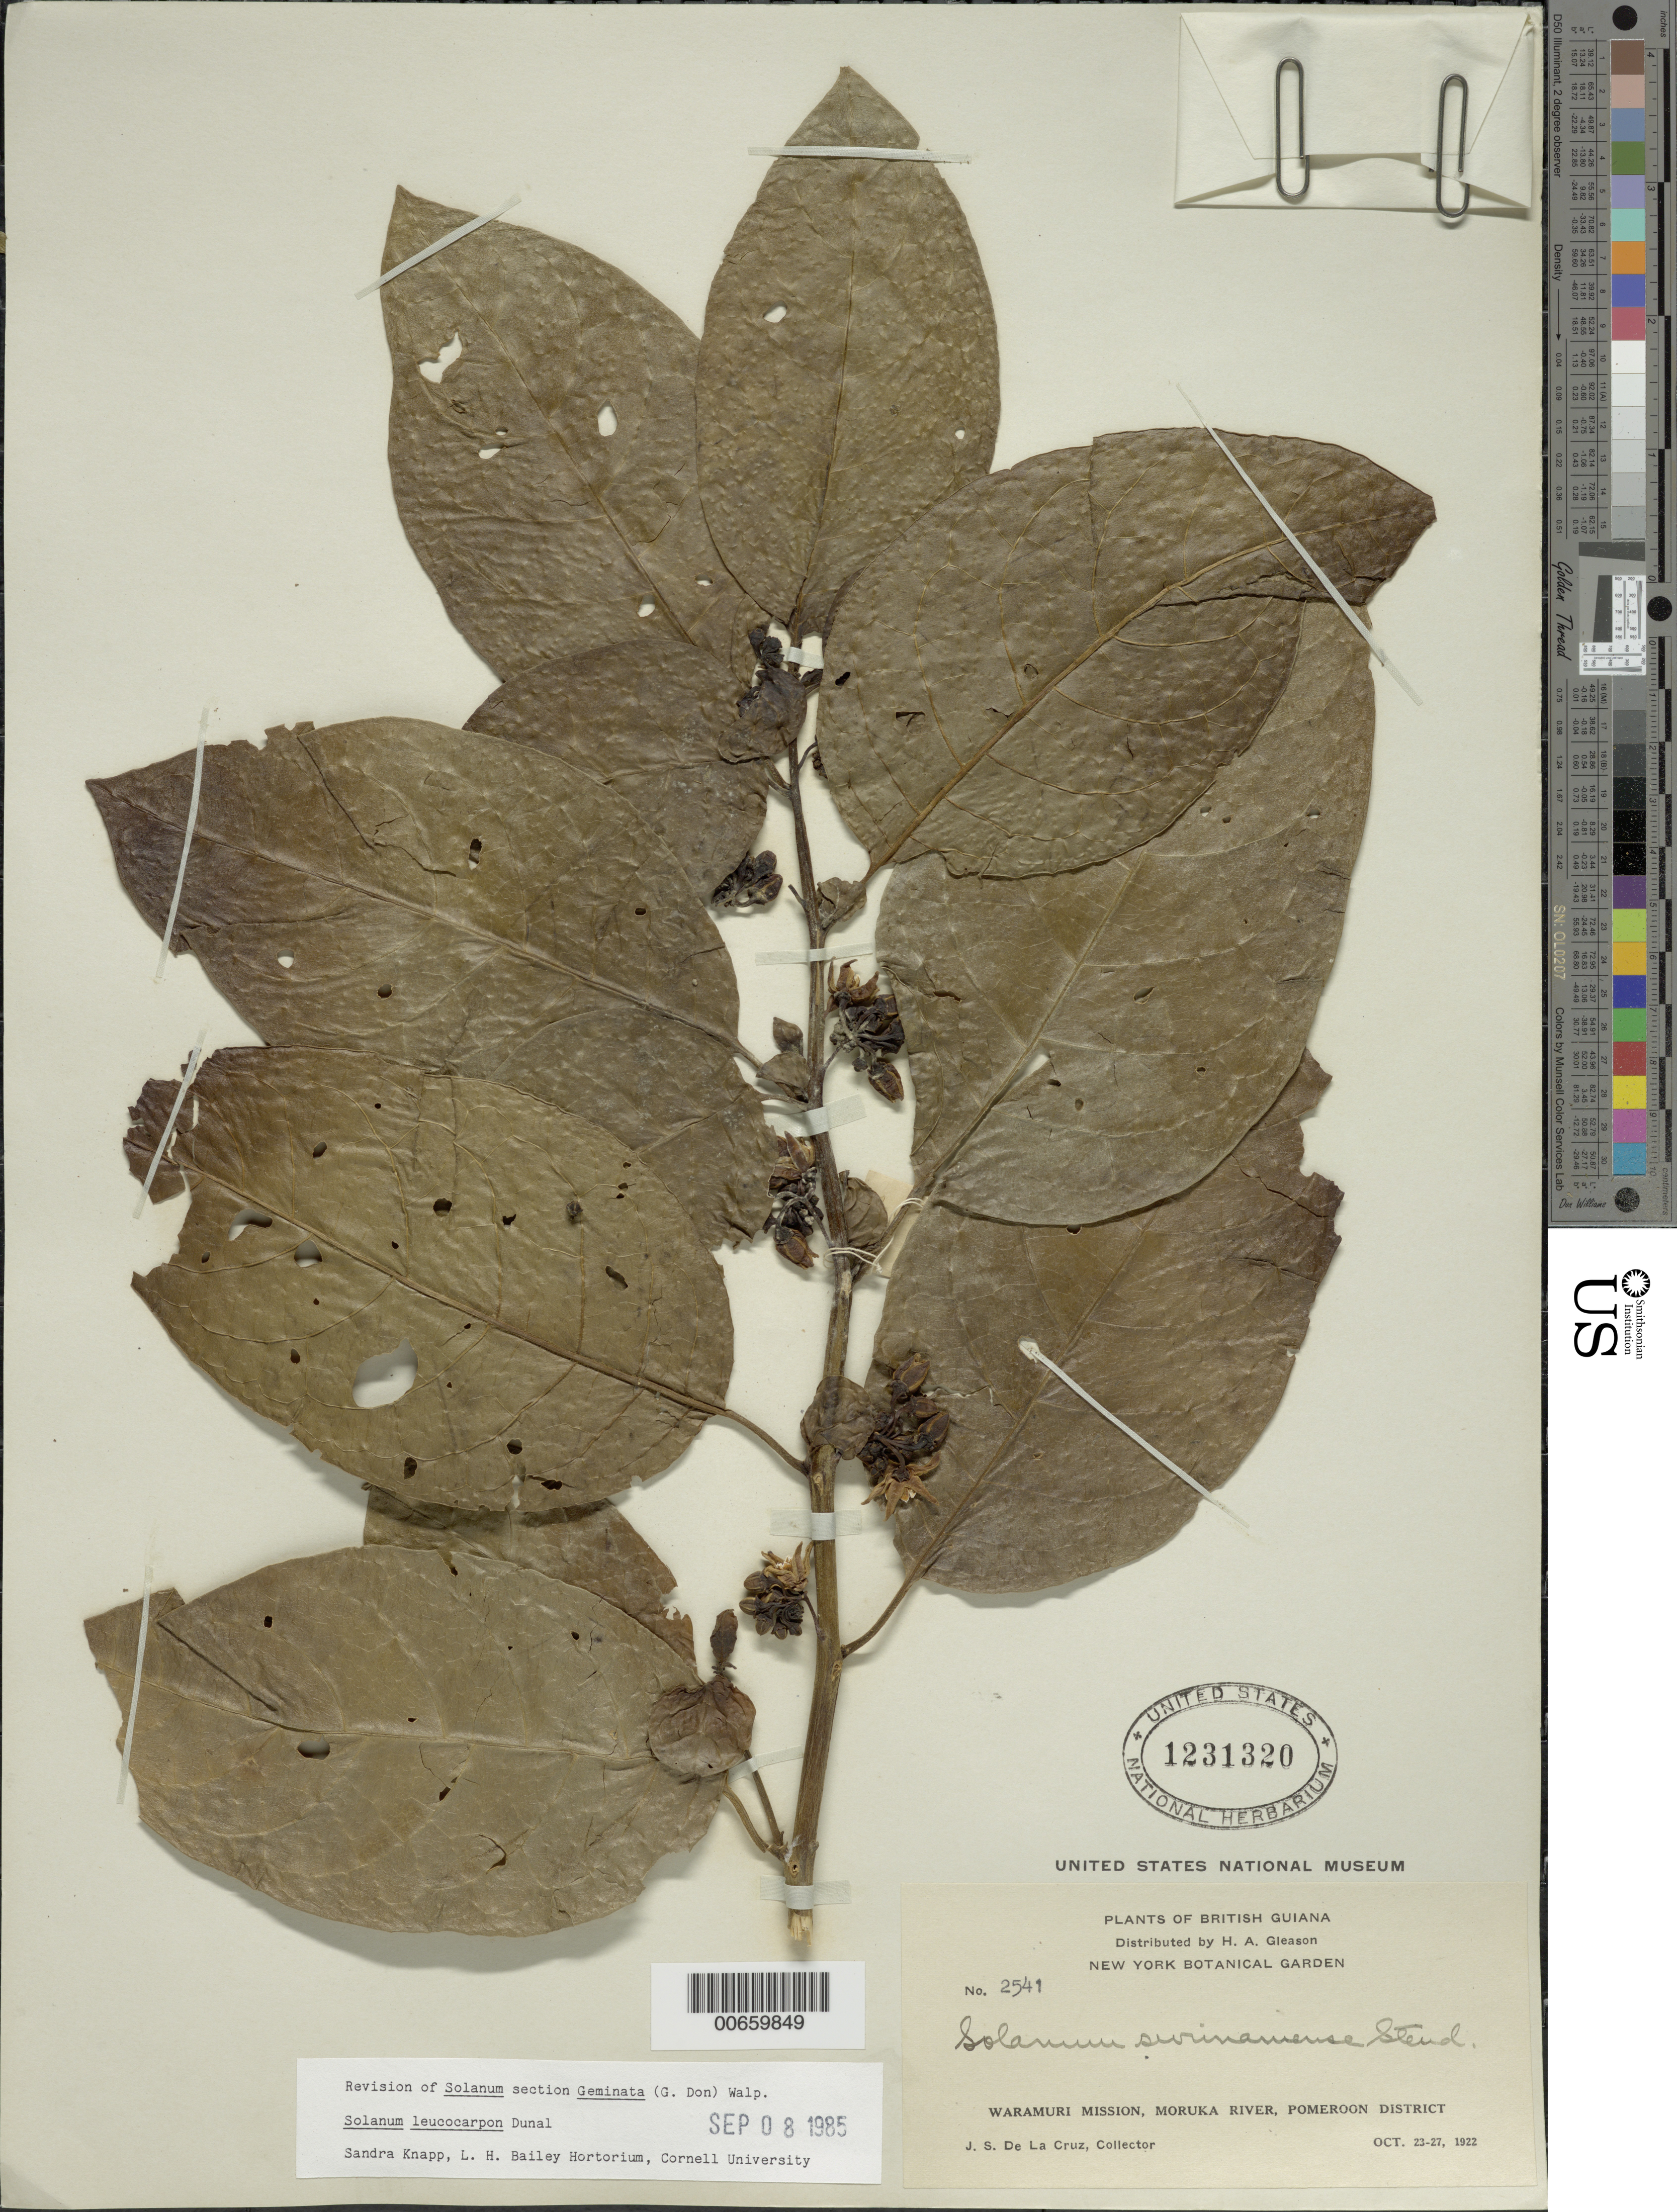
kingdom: Plantae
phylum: Tracheophyta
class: Magnoliopsida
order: Solanales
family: Solanaceae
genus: Solanum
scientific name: Solanum leucocarpon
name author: Dunal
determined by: Knapp, S. D.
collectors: J. S. de la Cruz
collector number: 2541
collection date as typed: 10 Oct 1922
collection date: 1922-10-10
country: Guyana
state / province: Pomeroon-Supenaam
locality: Waramuri Mission, Moruka R., Pomeroon Dist.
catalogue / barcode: US 1231320